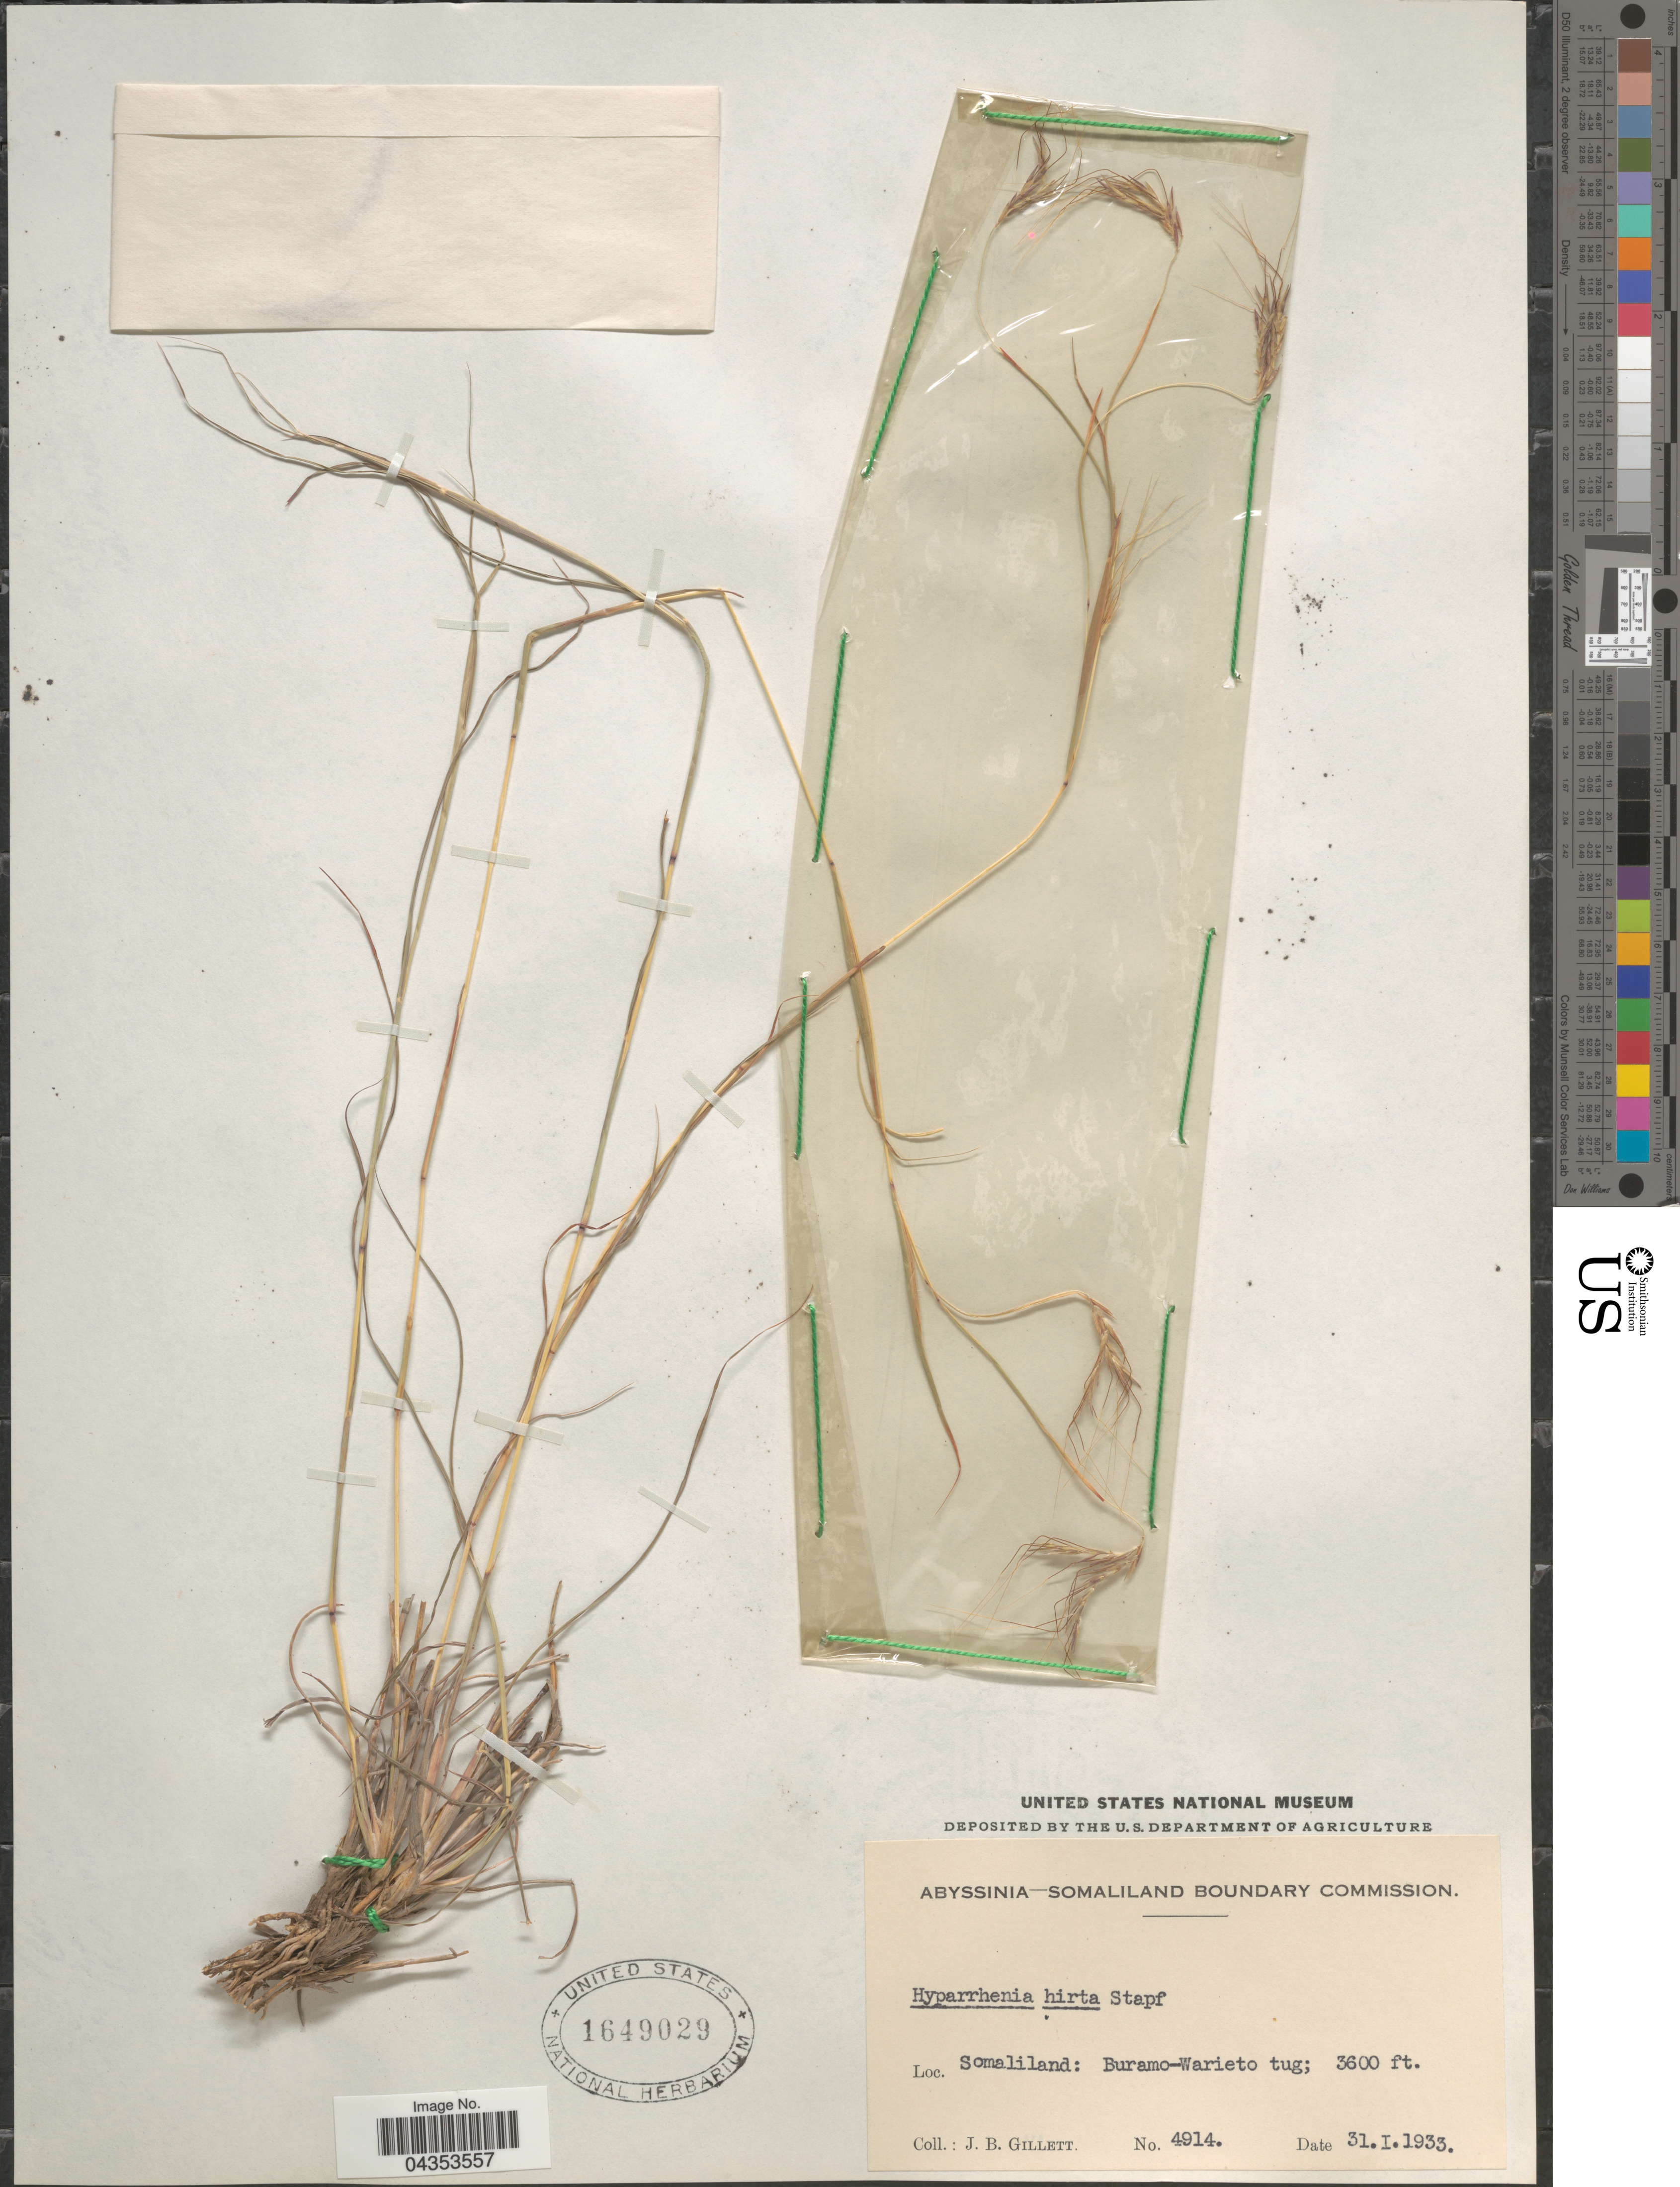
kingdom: Plantae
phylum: Tracheophyta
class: Liliopsida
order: Poales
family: Poaceae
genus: Hyparrhenia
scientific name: Hyparrhenia hirta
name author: (L.) Stapf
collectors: J. B. Gillett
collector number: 4914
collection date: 1933-01-31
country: Ethiopia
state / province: Somali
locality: Abyssinia-Somaliland Boundary Commission. Somaliland: Buramo-Warieto tug.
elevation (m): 1097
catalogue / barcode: US 1649029